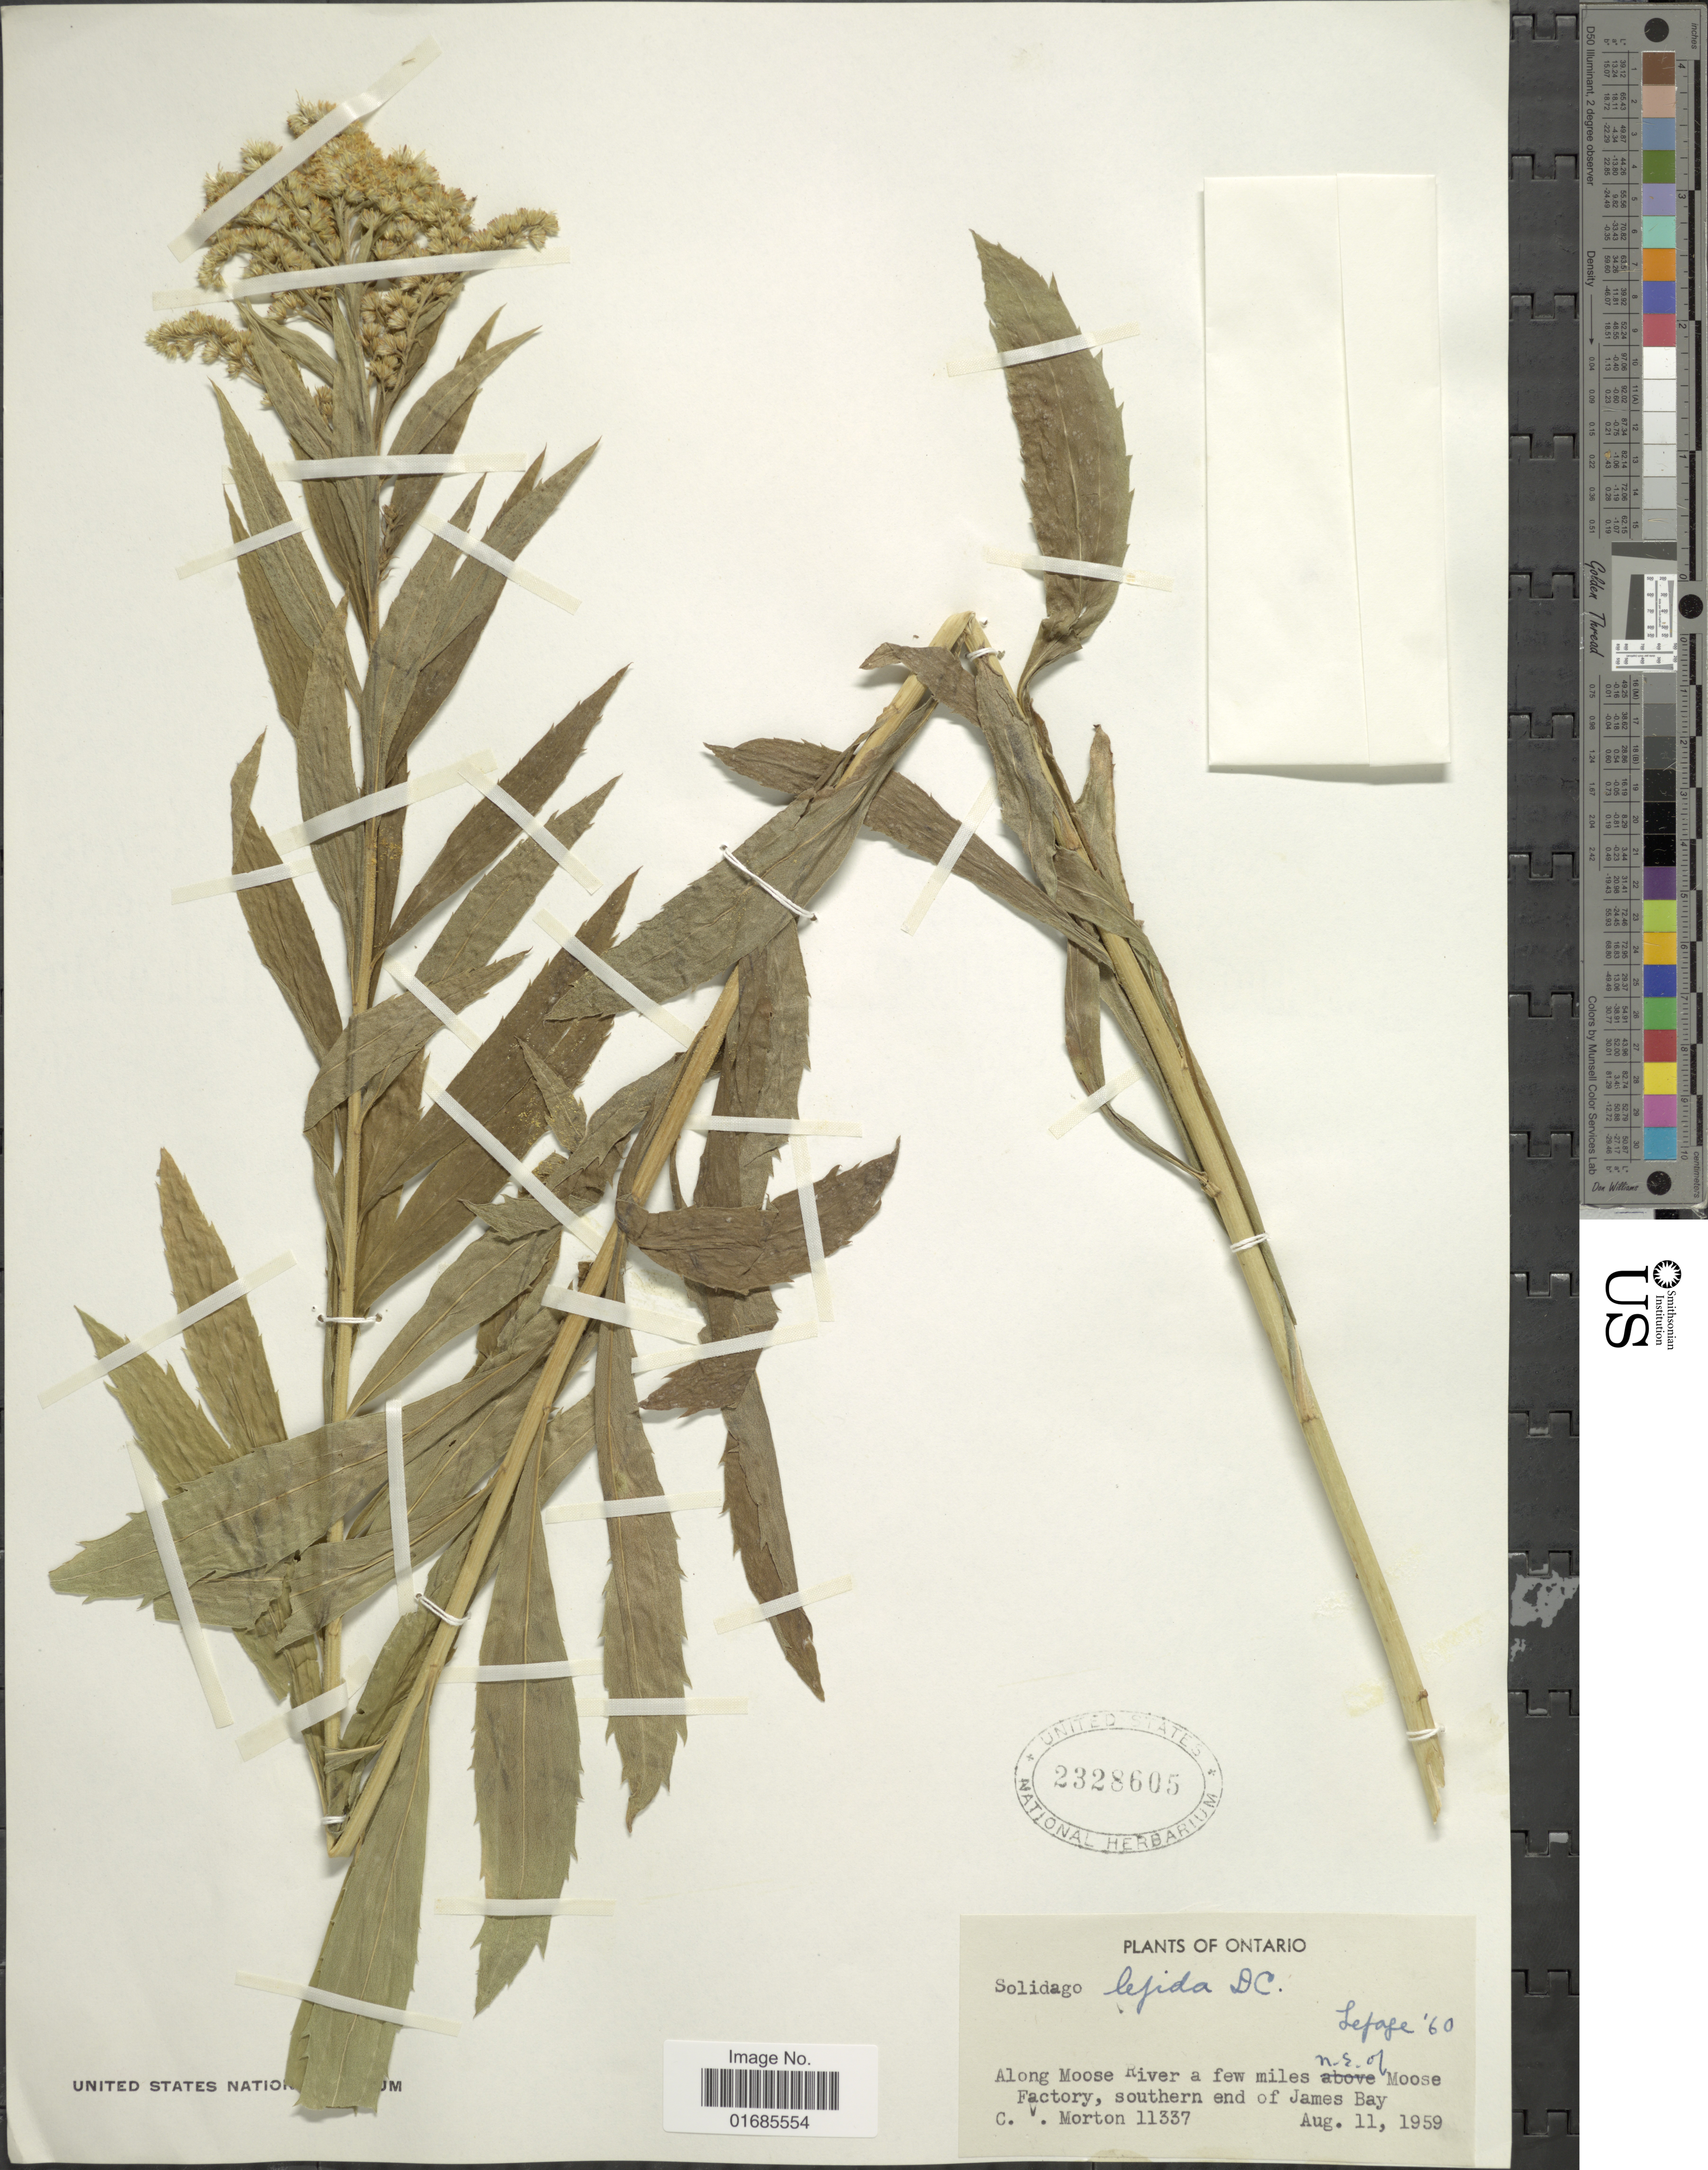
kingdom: Plantae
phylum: Tracheophyta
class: Magnoliopsida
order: Asterales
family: Asteraceae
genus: Solidago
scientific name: Solidago canadensis var. salebrosa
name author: (Piper) M.E. Jones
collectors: C. V. Morton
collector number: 11337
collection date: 1959-08-11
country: Canada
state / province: Ontario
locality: Along Moose River a few miles N. E. of Moose Factory, southern end of James Bay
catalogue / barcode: US 2328605